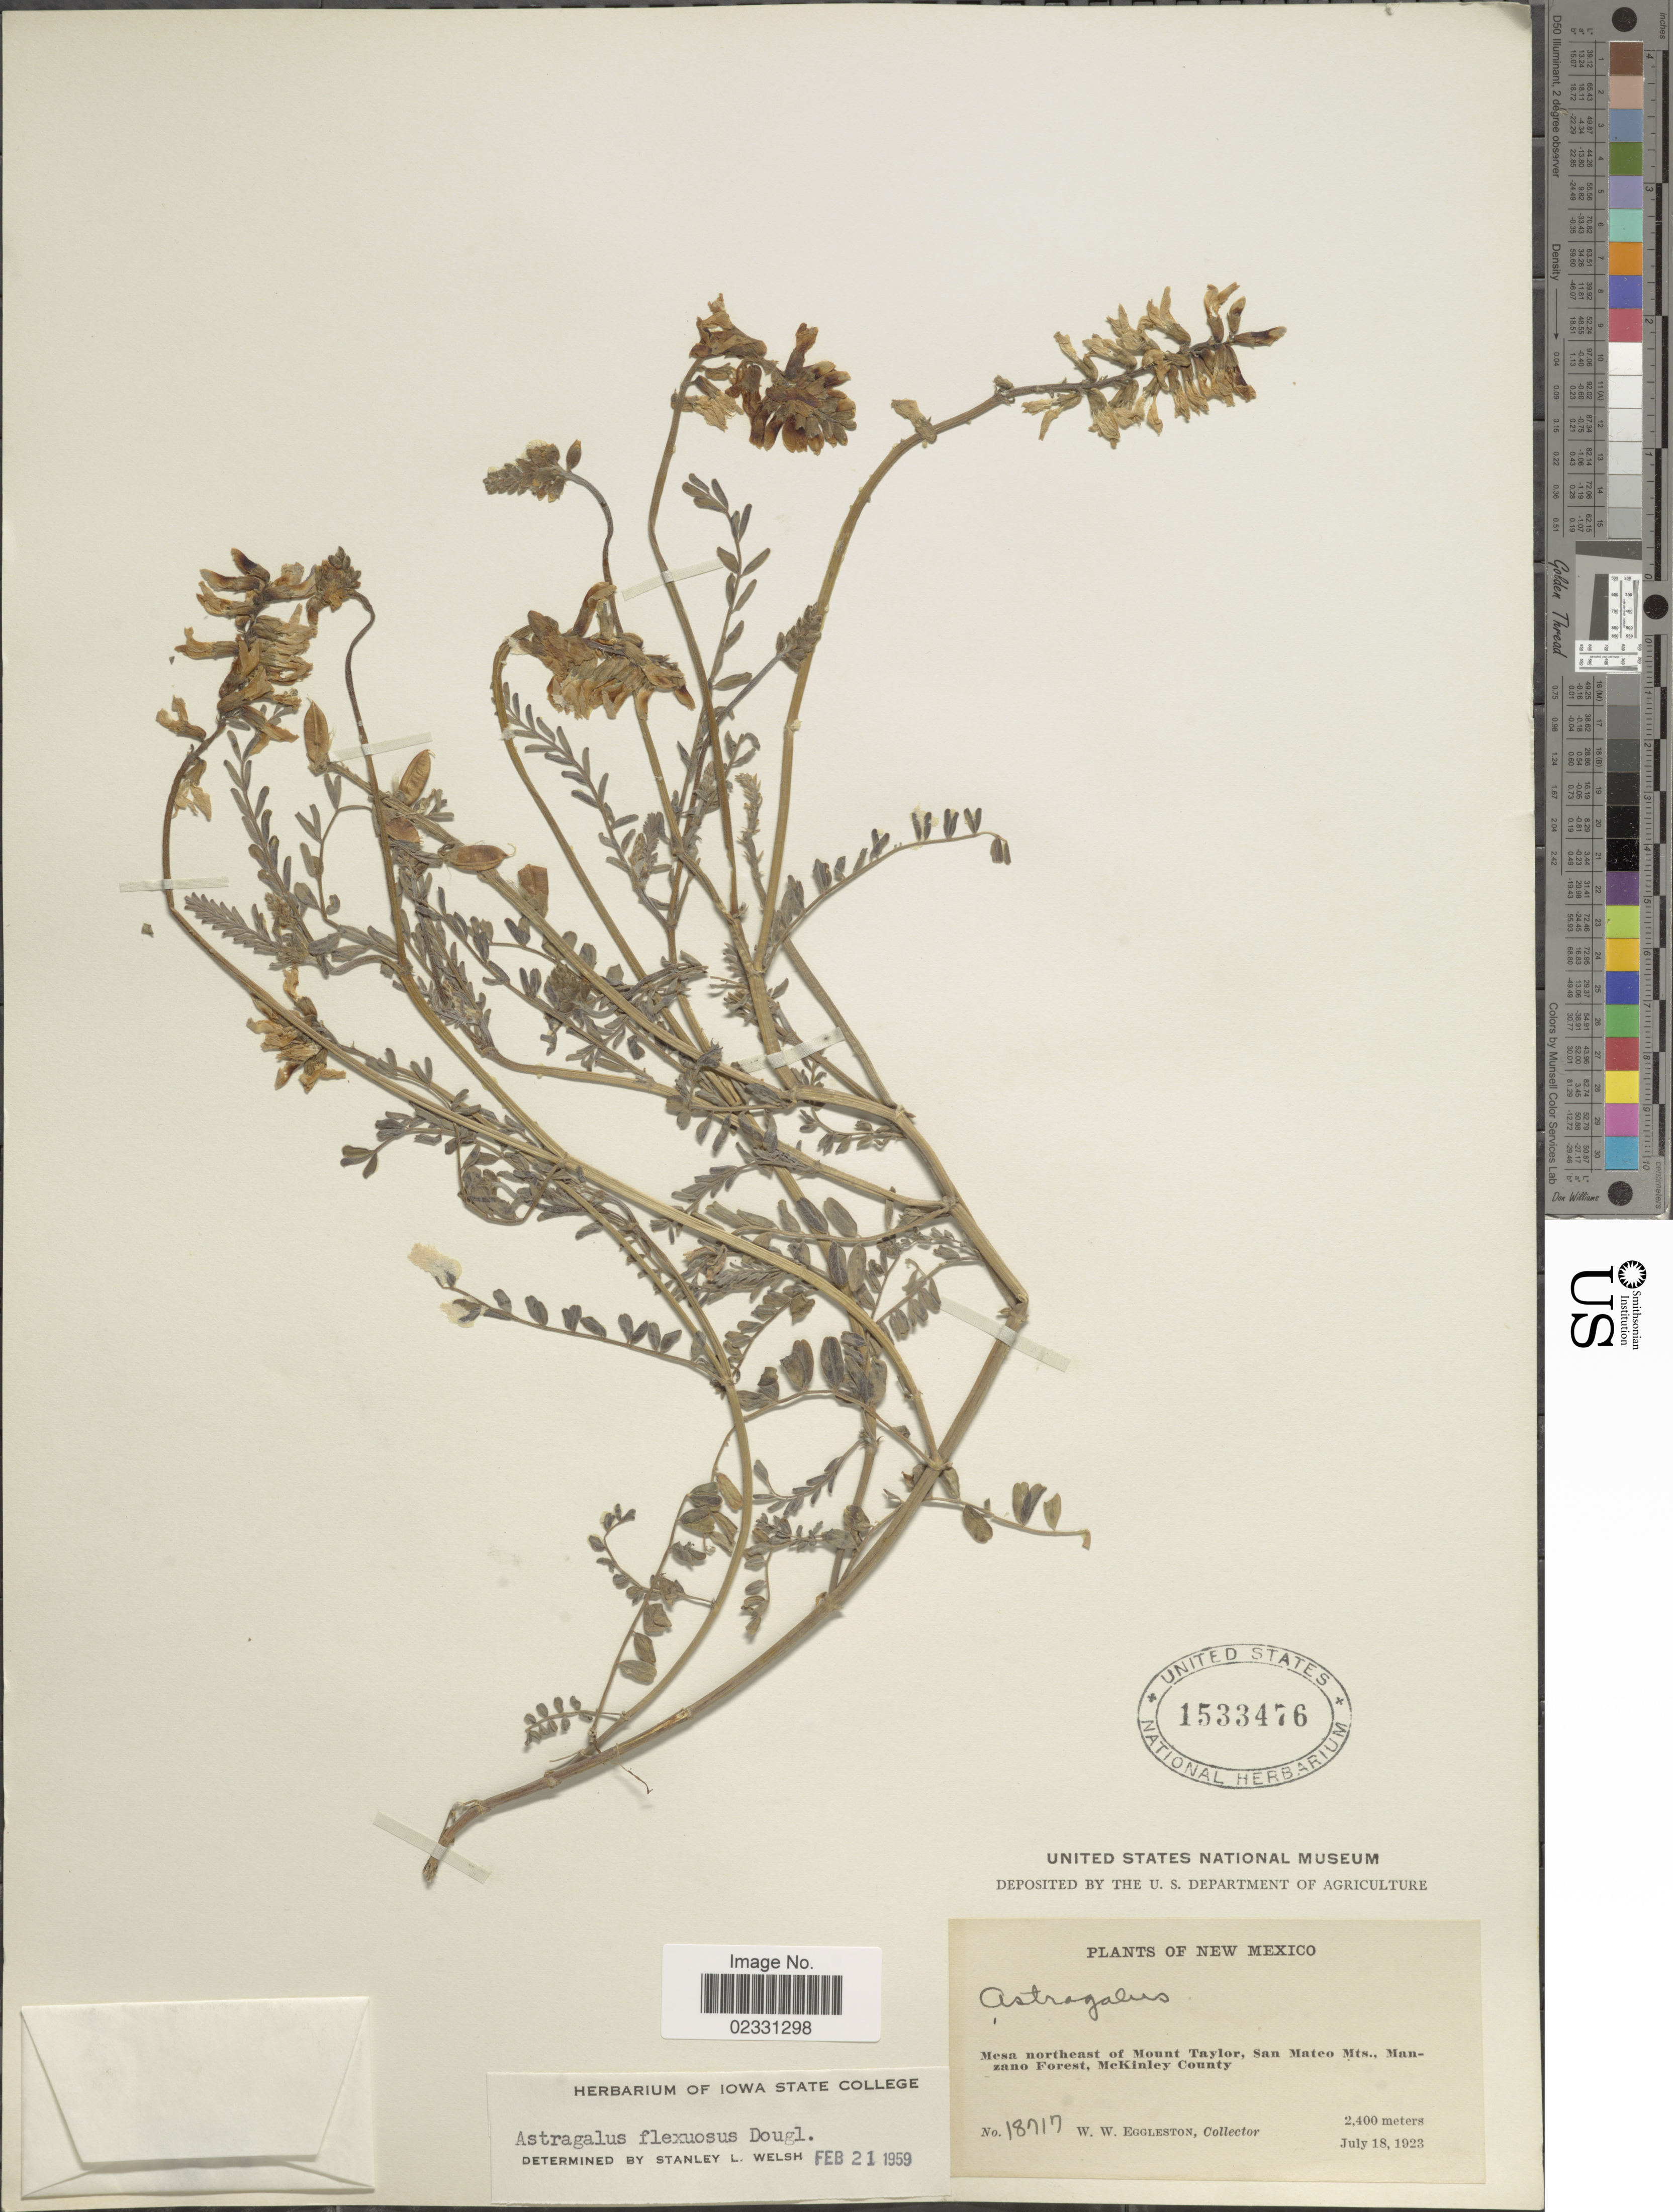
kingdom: Plantae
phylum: Tracheophyta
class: Magnoliopsida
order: Fabales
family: Fabaceae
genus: Astragalus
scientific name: Astragalus flexuosus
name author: (Hook.) Douglas ex G. Don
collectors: W. W. Eggleston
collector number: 18717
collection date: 1923-07-18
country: United States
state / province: New Mexico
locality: Mesa northeast of Mount Taylor, San Mateo Mts., Manzano Forest, McKinley County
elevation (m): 2400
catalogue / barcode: US 1533476